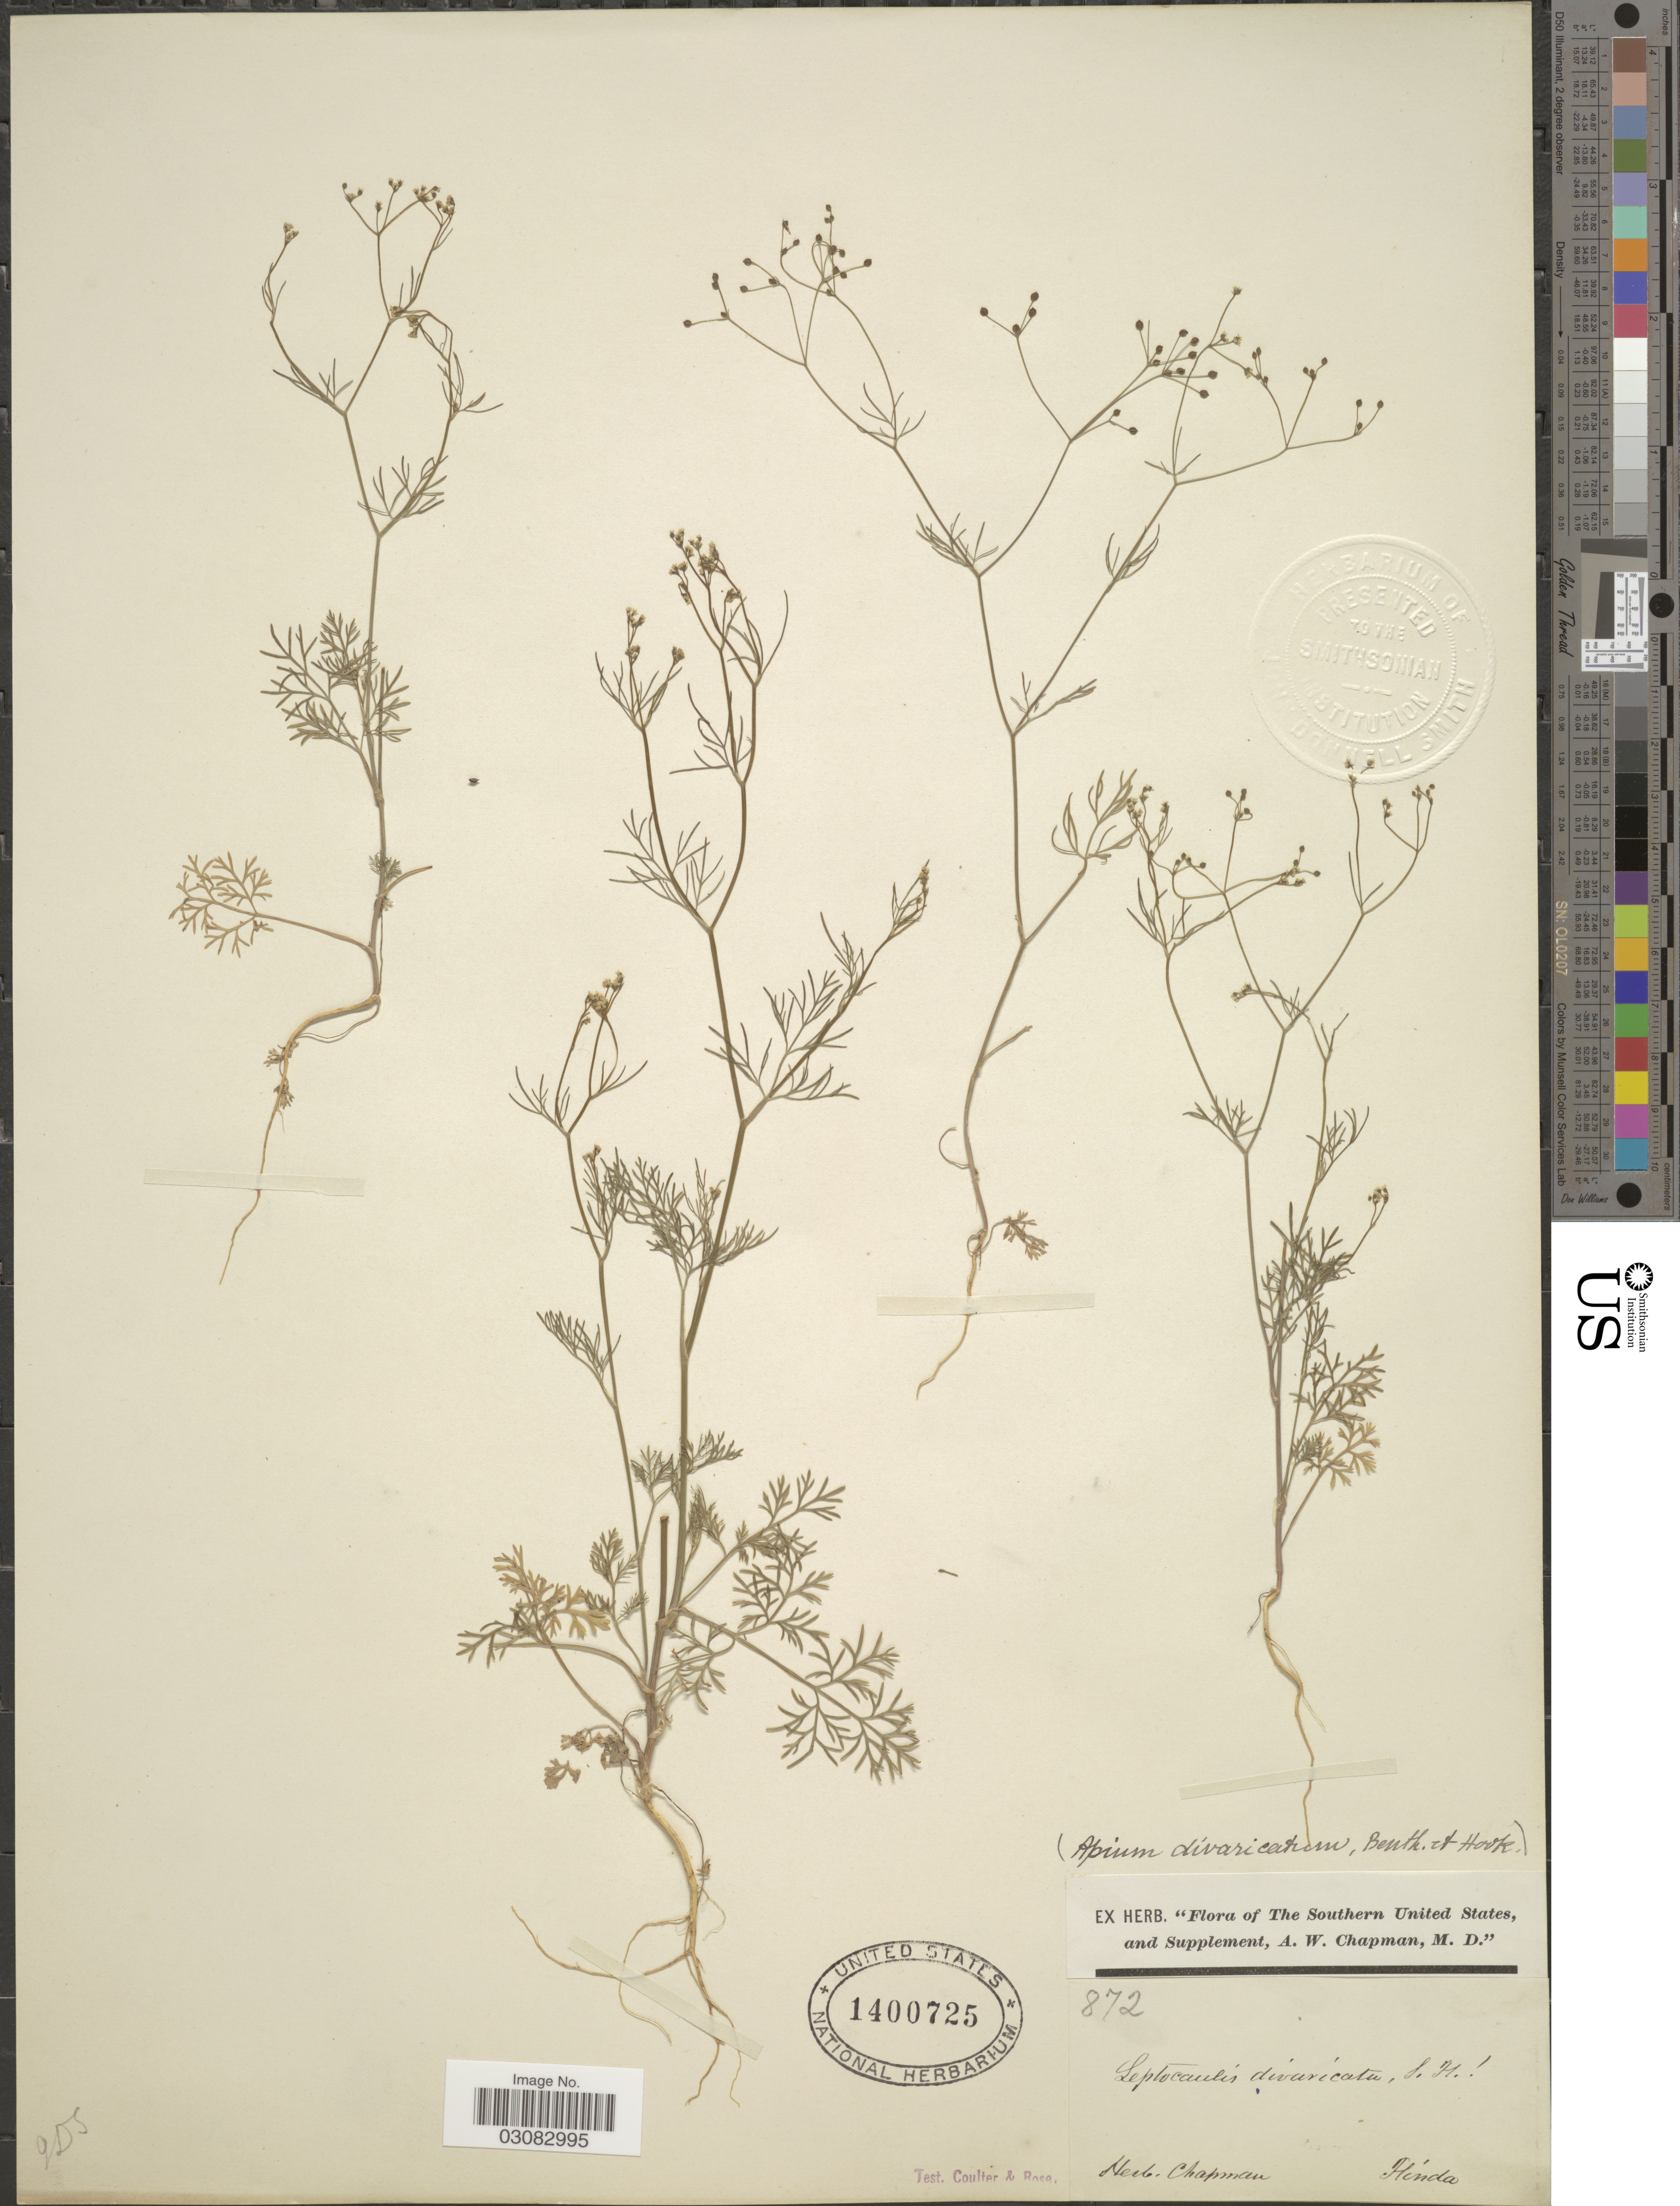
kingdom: Plantae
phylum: Tracheophyta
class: Magnoliopsida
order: Apiales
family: Apiaceae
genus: Spermolepis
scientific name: Spermolepis divaricata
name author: (Walter) Raf.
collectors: ex herb. A.W. Chapman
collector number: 872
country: United States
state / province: Florida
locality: The Southern United States.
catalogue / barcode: US 1400725